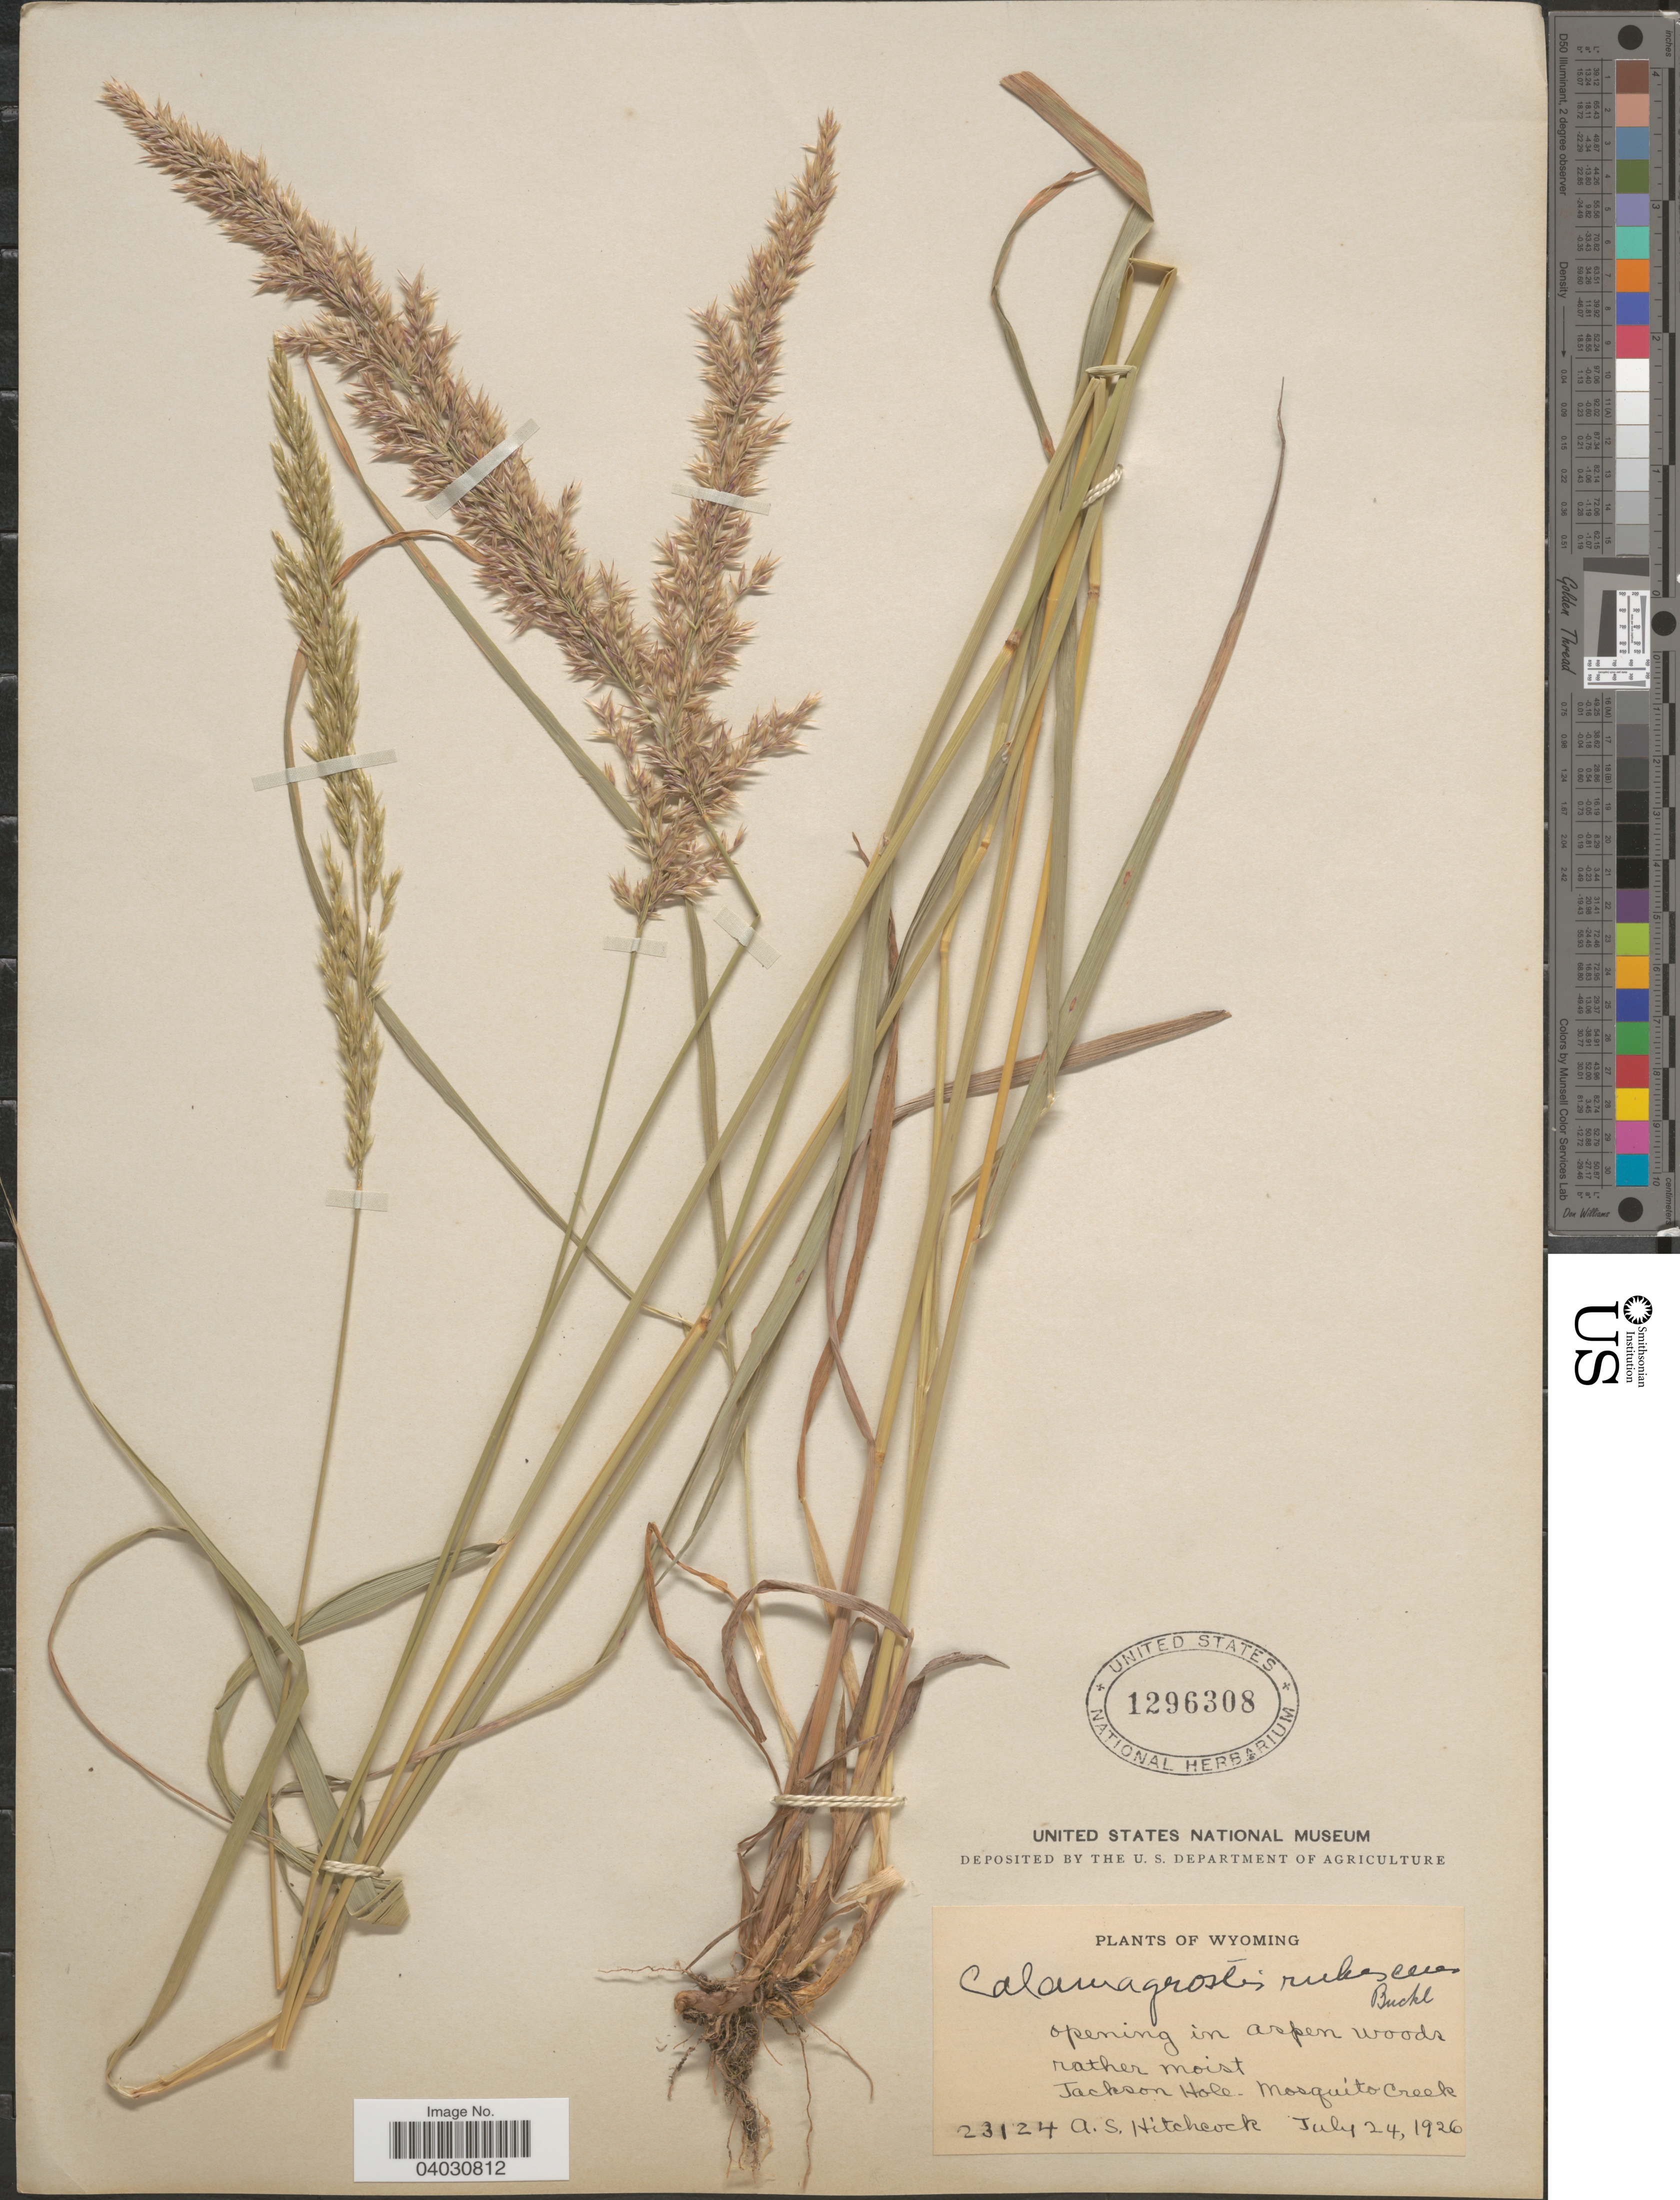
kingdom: Plantae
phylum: Tracheophyta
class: Liliopsida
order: Poales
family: Poaceae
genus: Calamagrostis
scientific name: Calamagrostis rubescens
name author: Buckley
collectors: A. S. Hitchcock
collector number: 23124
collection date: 1926-07-24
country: United States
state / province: Wyoming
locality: Jackson Hole. Mosquito Creek.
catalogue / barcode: US 1296308